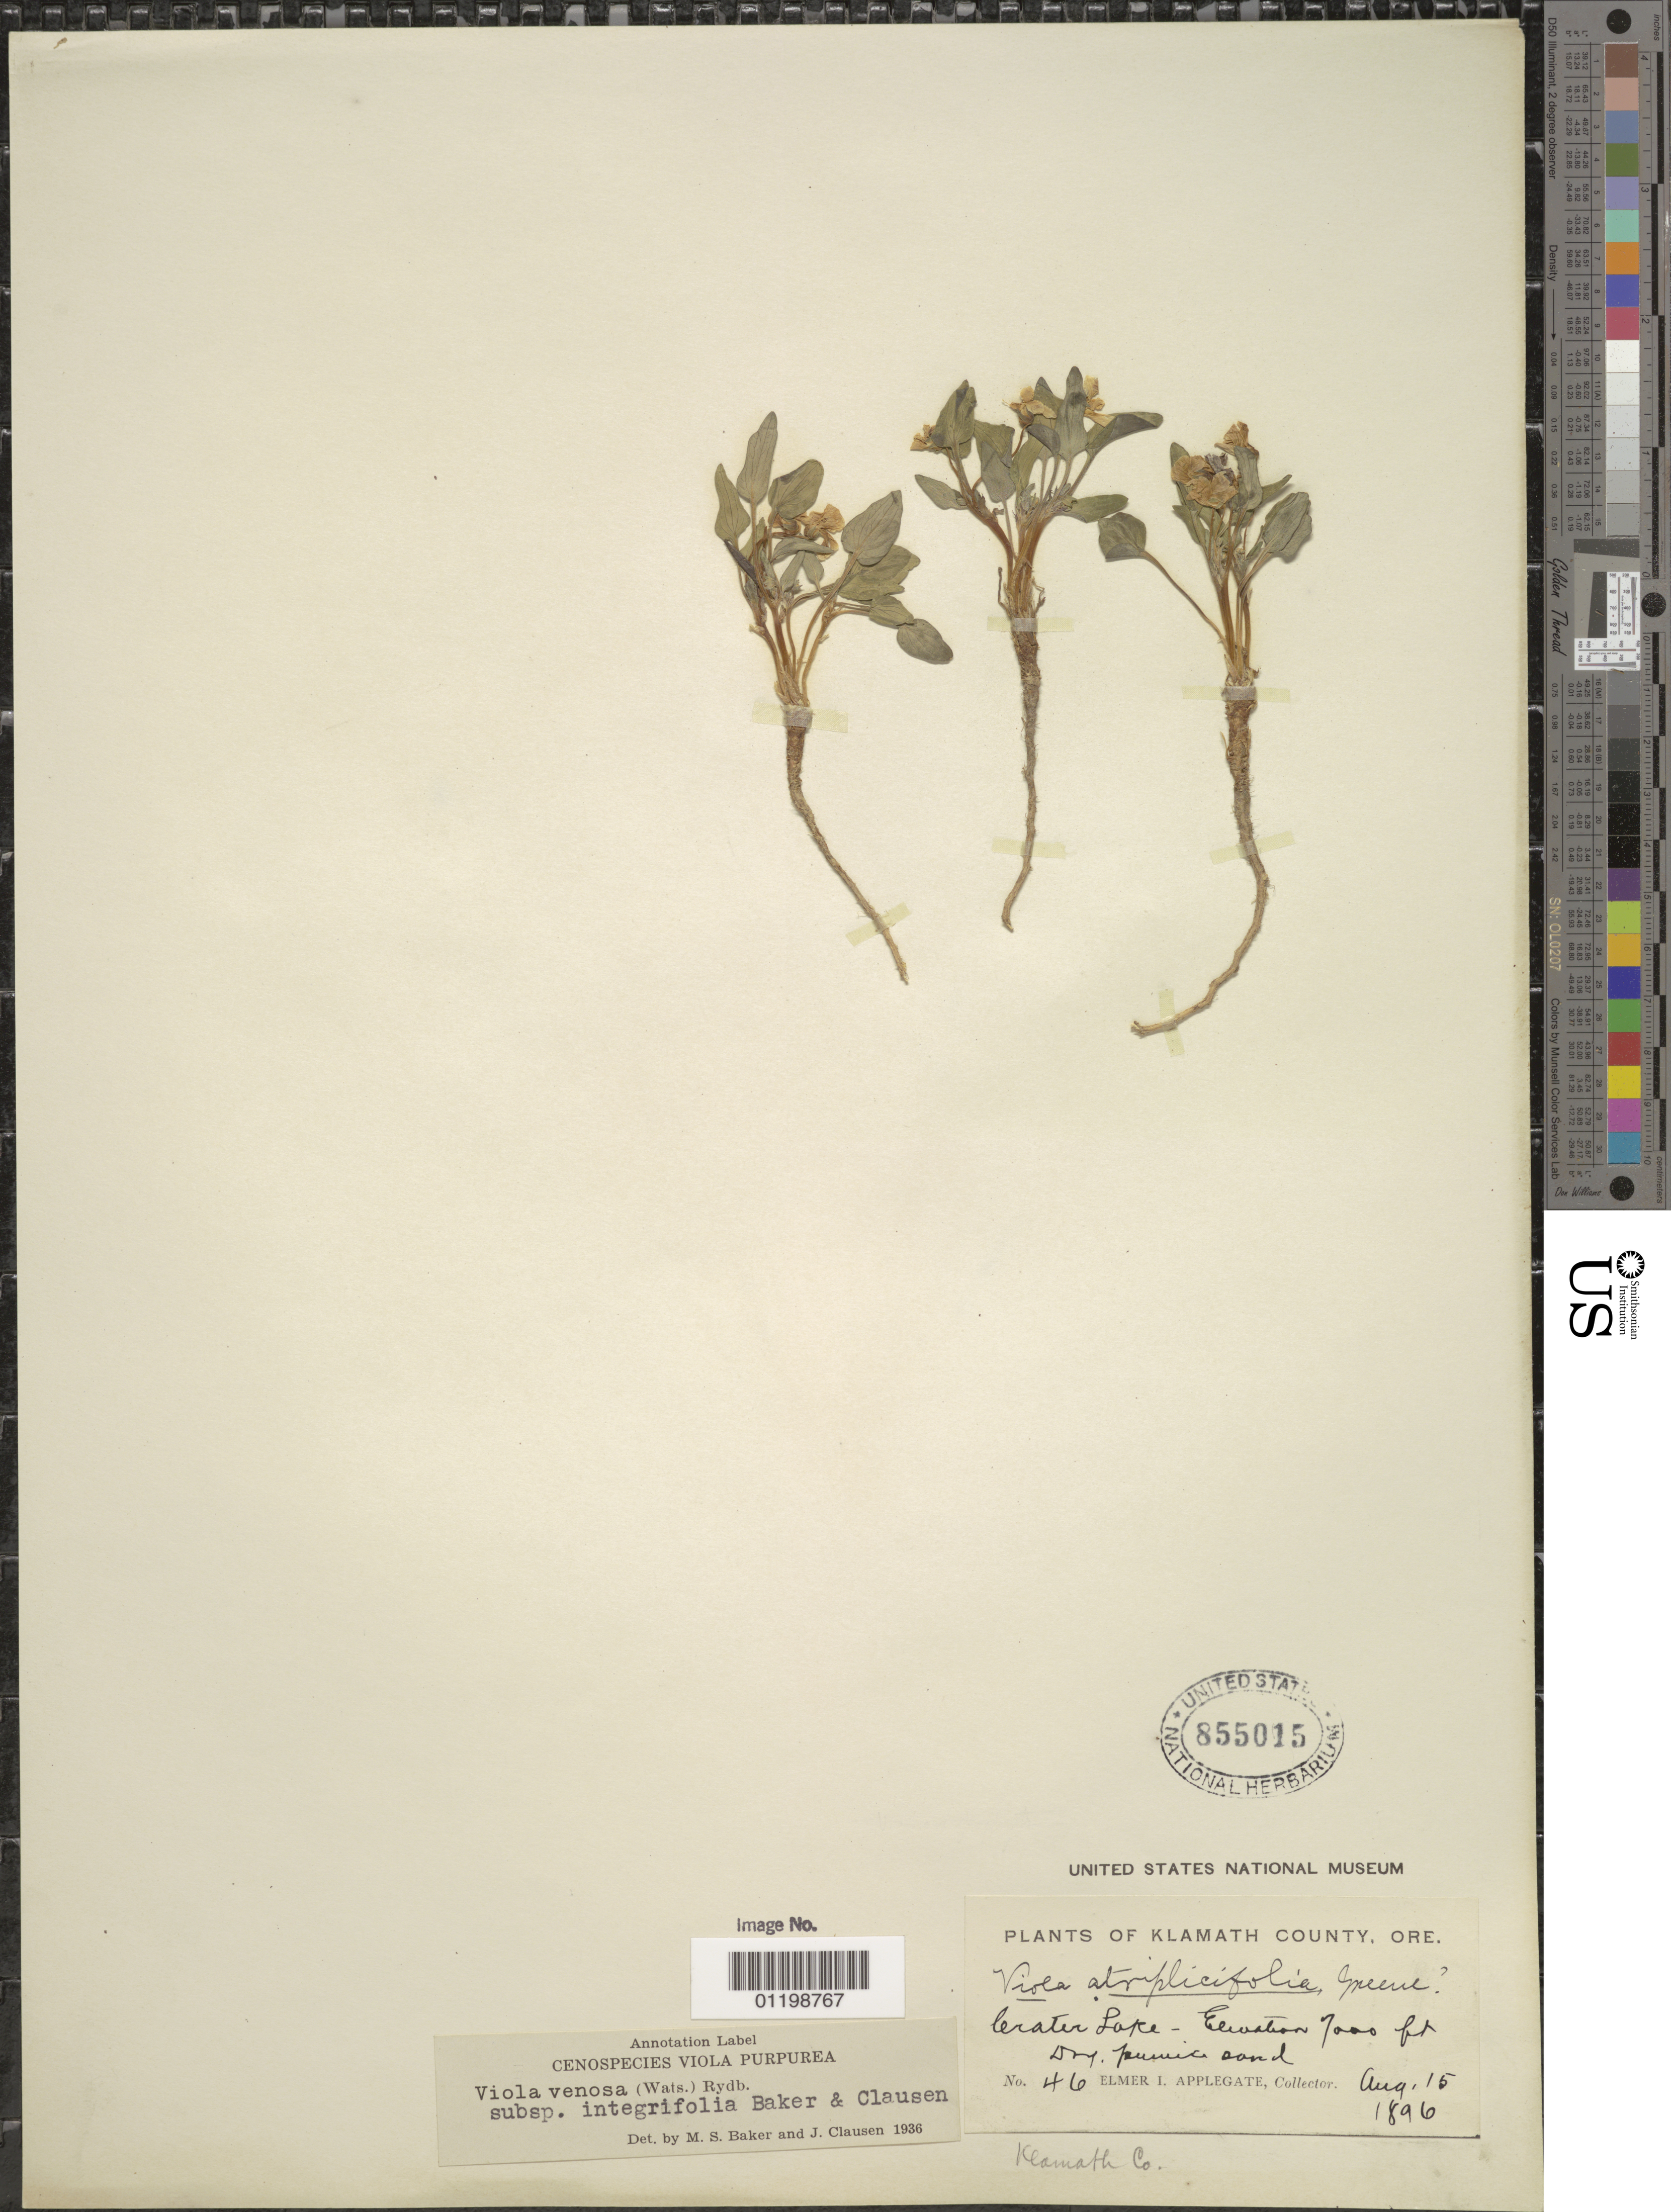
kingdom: Plantae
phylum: Tracheophyta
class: Magnoliopsida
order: Malpighiales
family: Violaceae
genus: Viola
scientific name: Viola venosa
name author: (S. Watson) Rydb.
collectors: E. I. Applegate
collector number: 46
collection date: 1896-08-15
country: United States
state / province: Oregon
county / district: Klamath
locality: Crater Lake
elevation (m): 2134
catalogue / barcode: US 855015